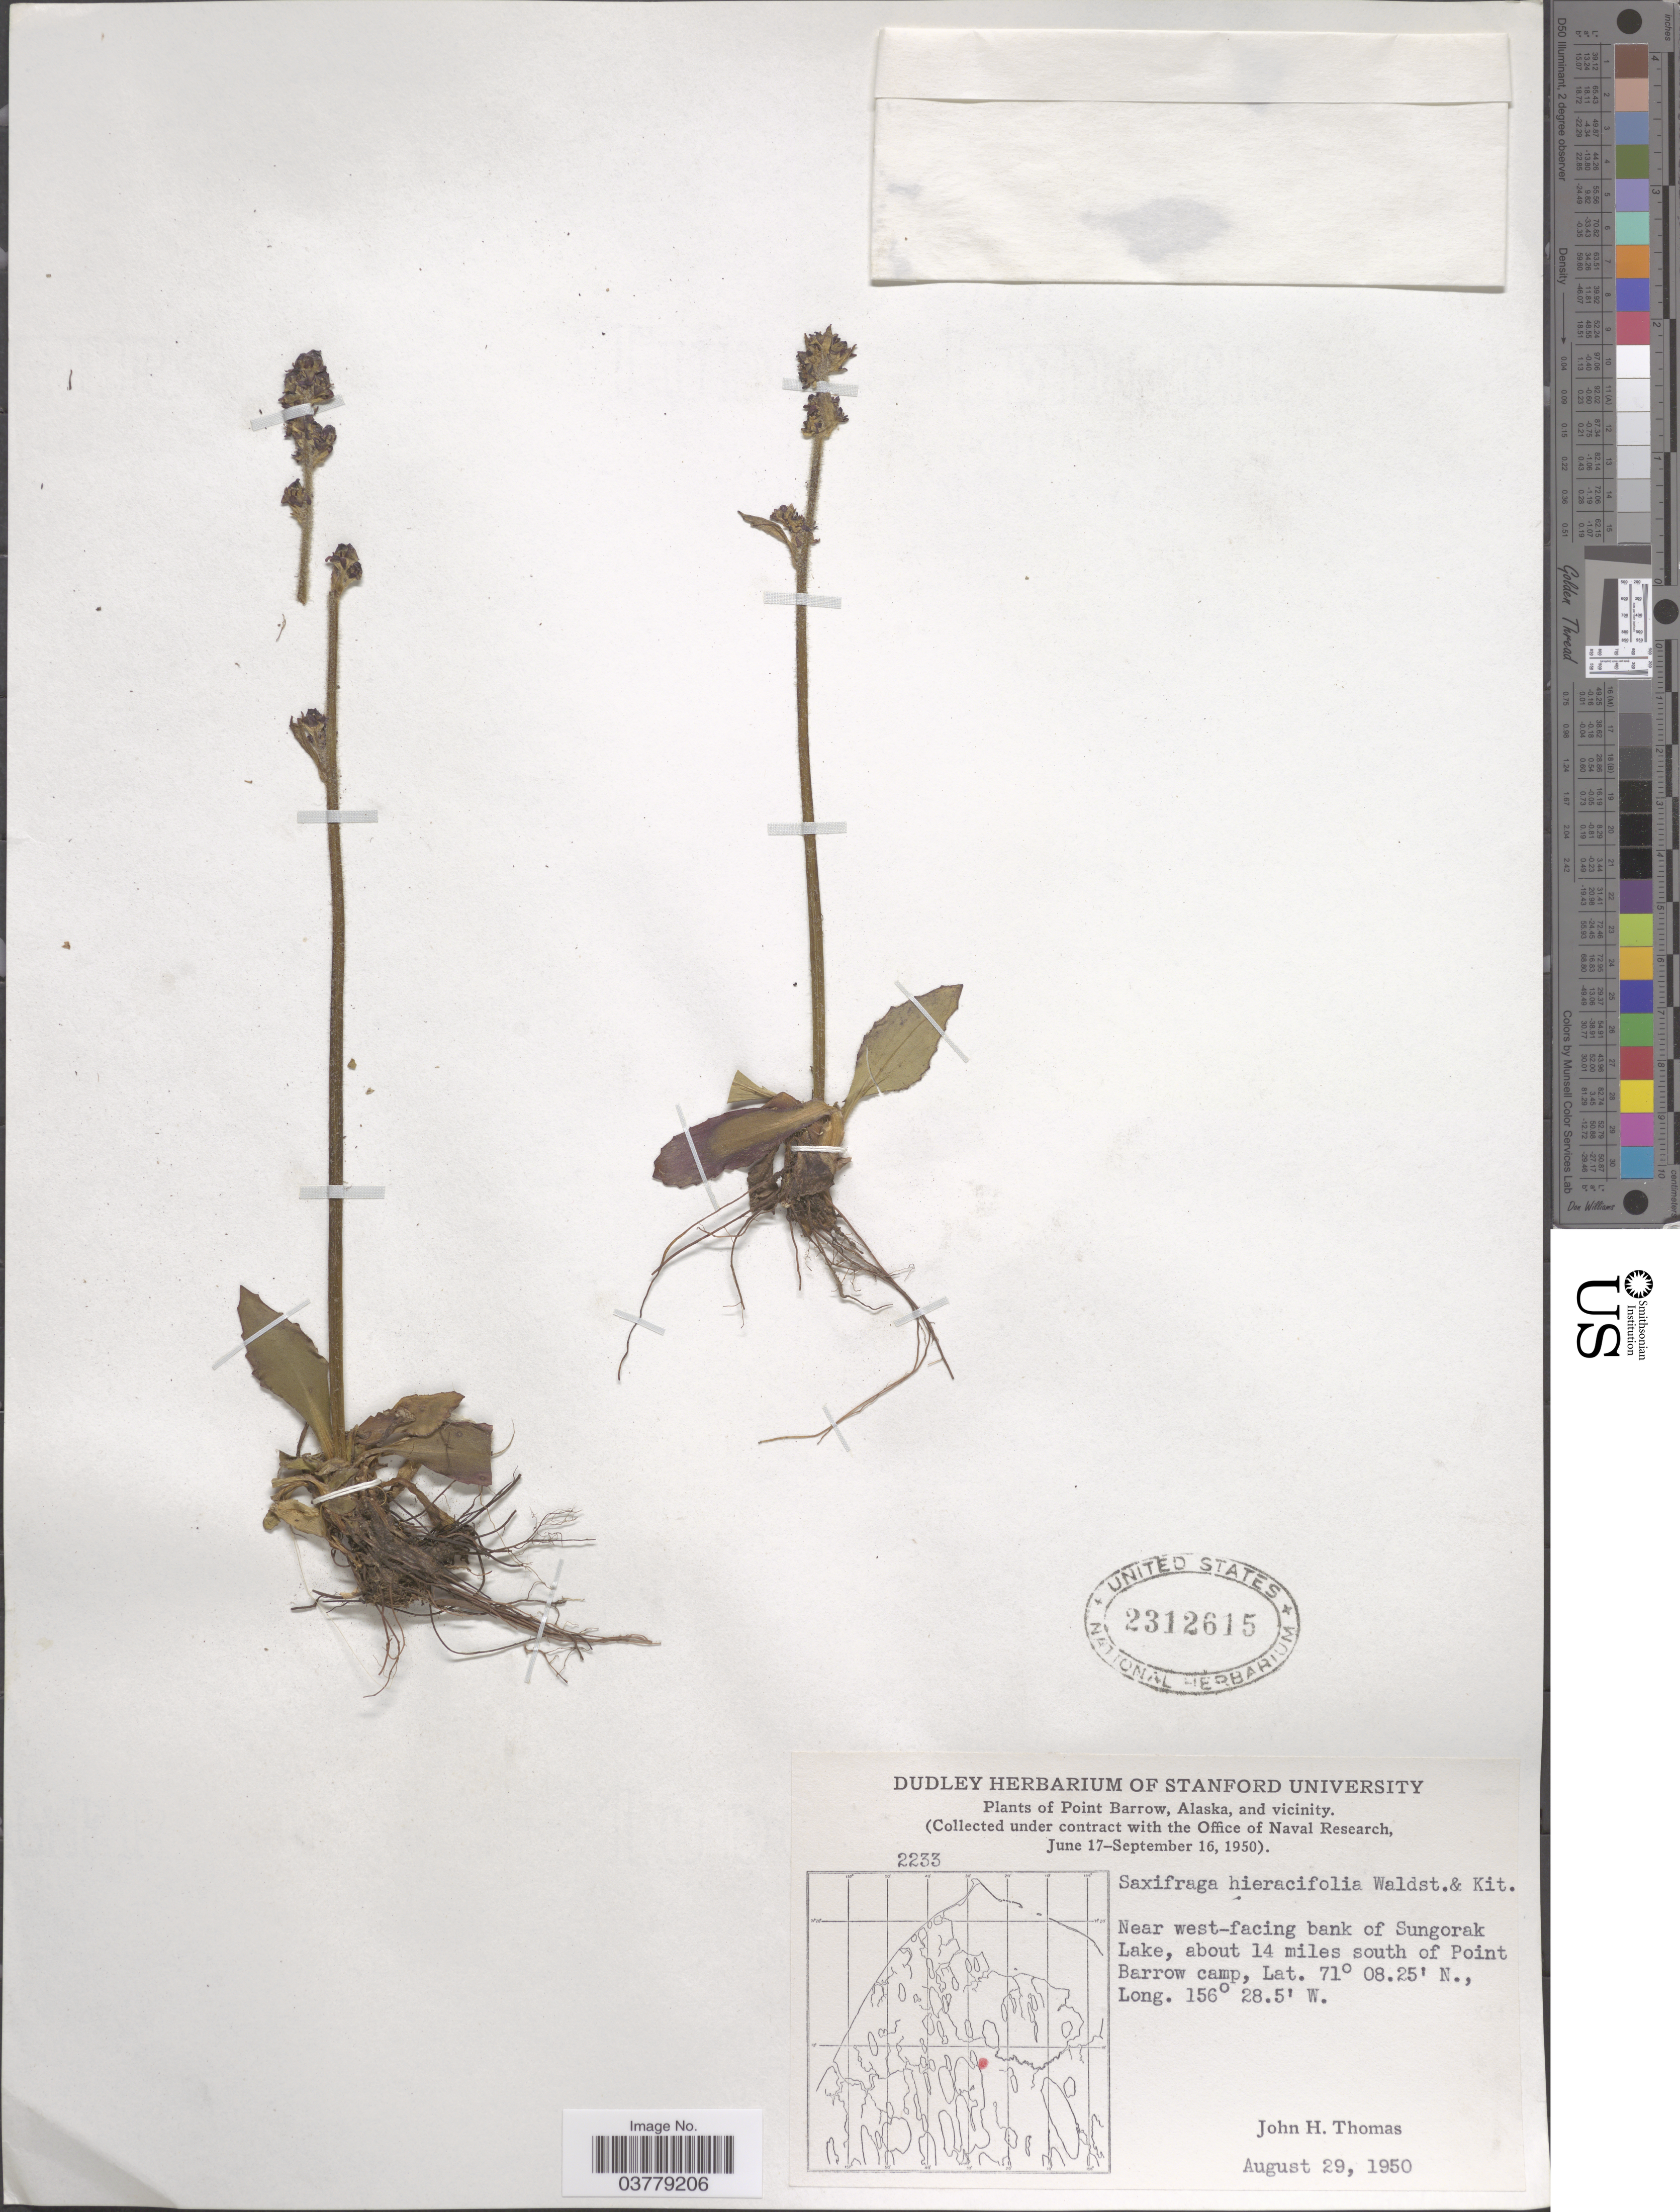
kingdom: Plantae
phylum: Tracheophyta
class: Magnoliopsida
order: Saxifragales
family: Saxifragaceae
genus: Micranthes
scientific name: Micranthes hieraciifolia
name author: (Waldst. & Kit. ex Willd.) Haw.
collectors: J. H. Thomas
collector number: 2233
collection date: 1950-08-29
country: United States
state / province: Alaska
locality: Point Barrow, Alaska, and vicinity. Near west-facing bank of Sungorak Lake, about 14 miles south of Point Barrow camp.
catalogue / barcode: US 2312615